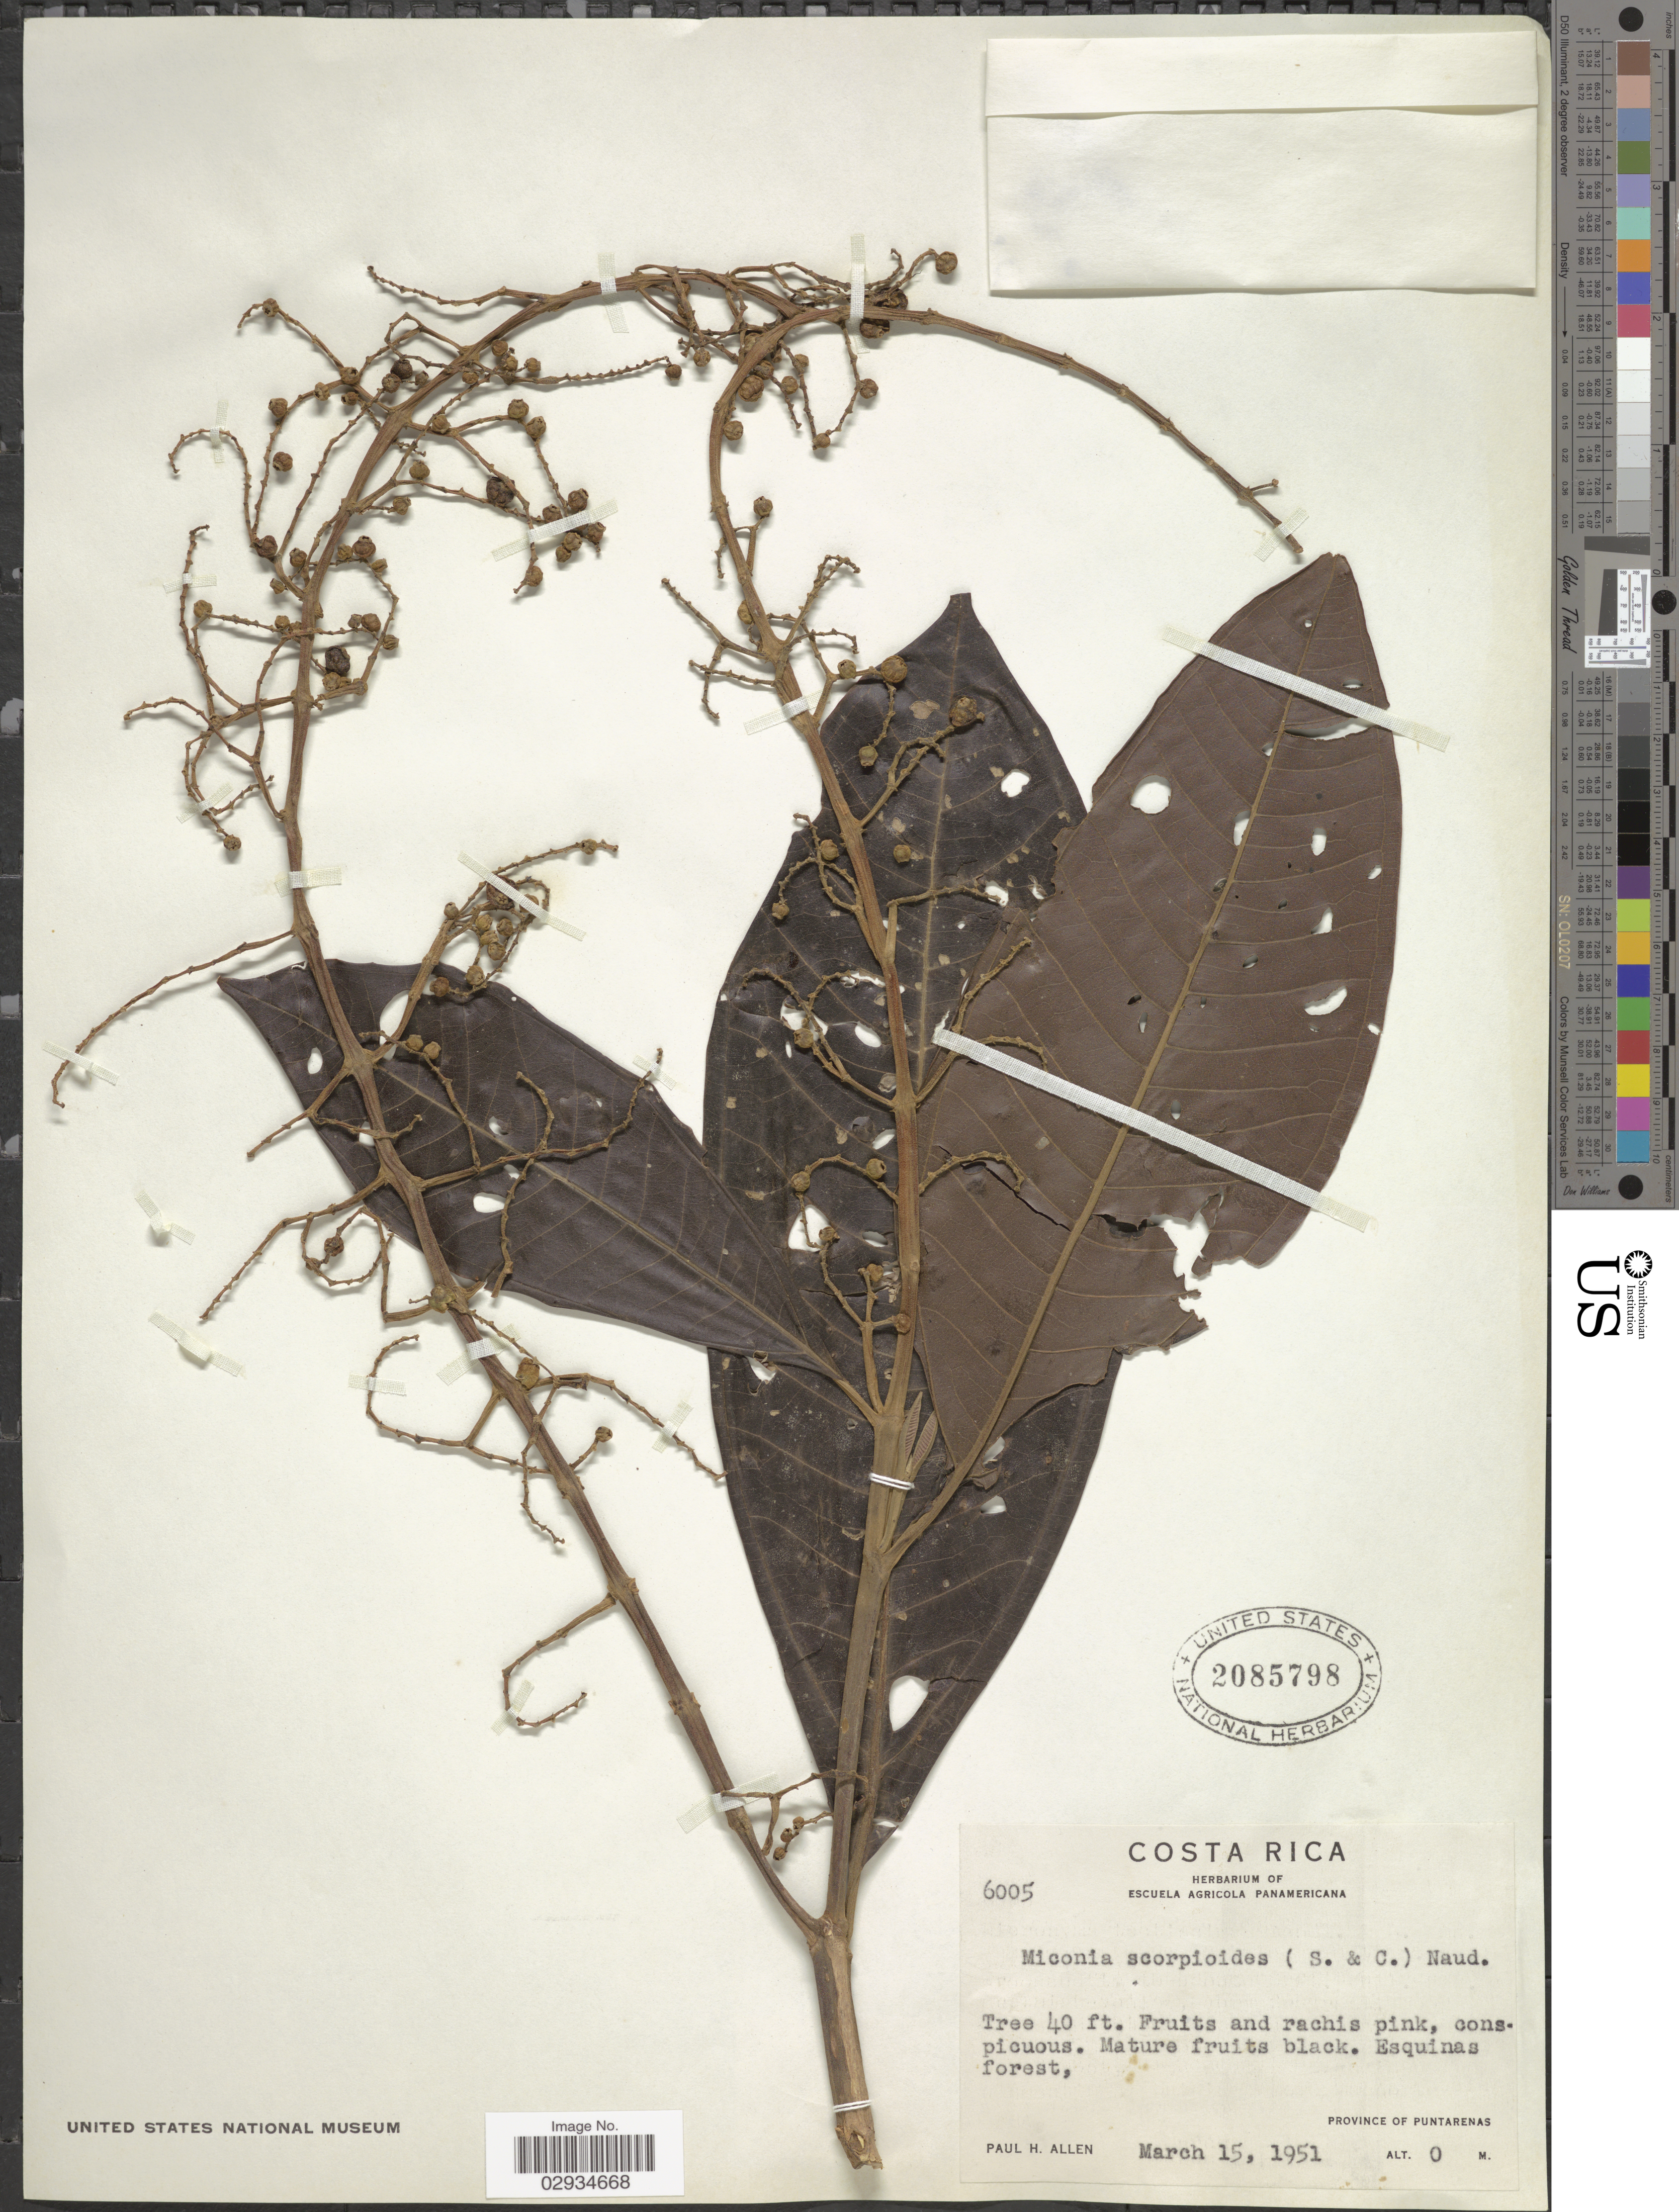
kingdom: Plantae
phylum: Tracheophyta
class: Magnoliopsida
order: Myrtales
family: Melastomataceae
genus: Miconia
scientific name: Miconia trinervia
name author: (Sw.) D. Don ex Loudon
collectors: P. H. Allen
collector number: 6005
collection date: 1951-03-15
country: Costa Rica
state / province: Puntarenas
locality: Esquinas forest.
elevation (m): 0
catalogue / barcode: US 2085798